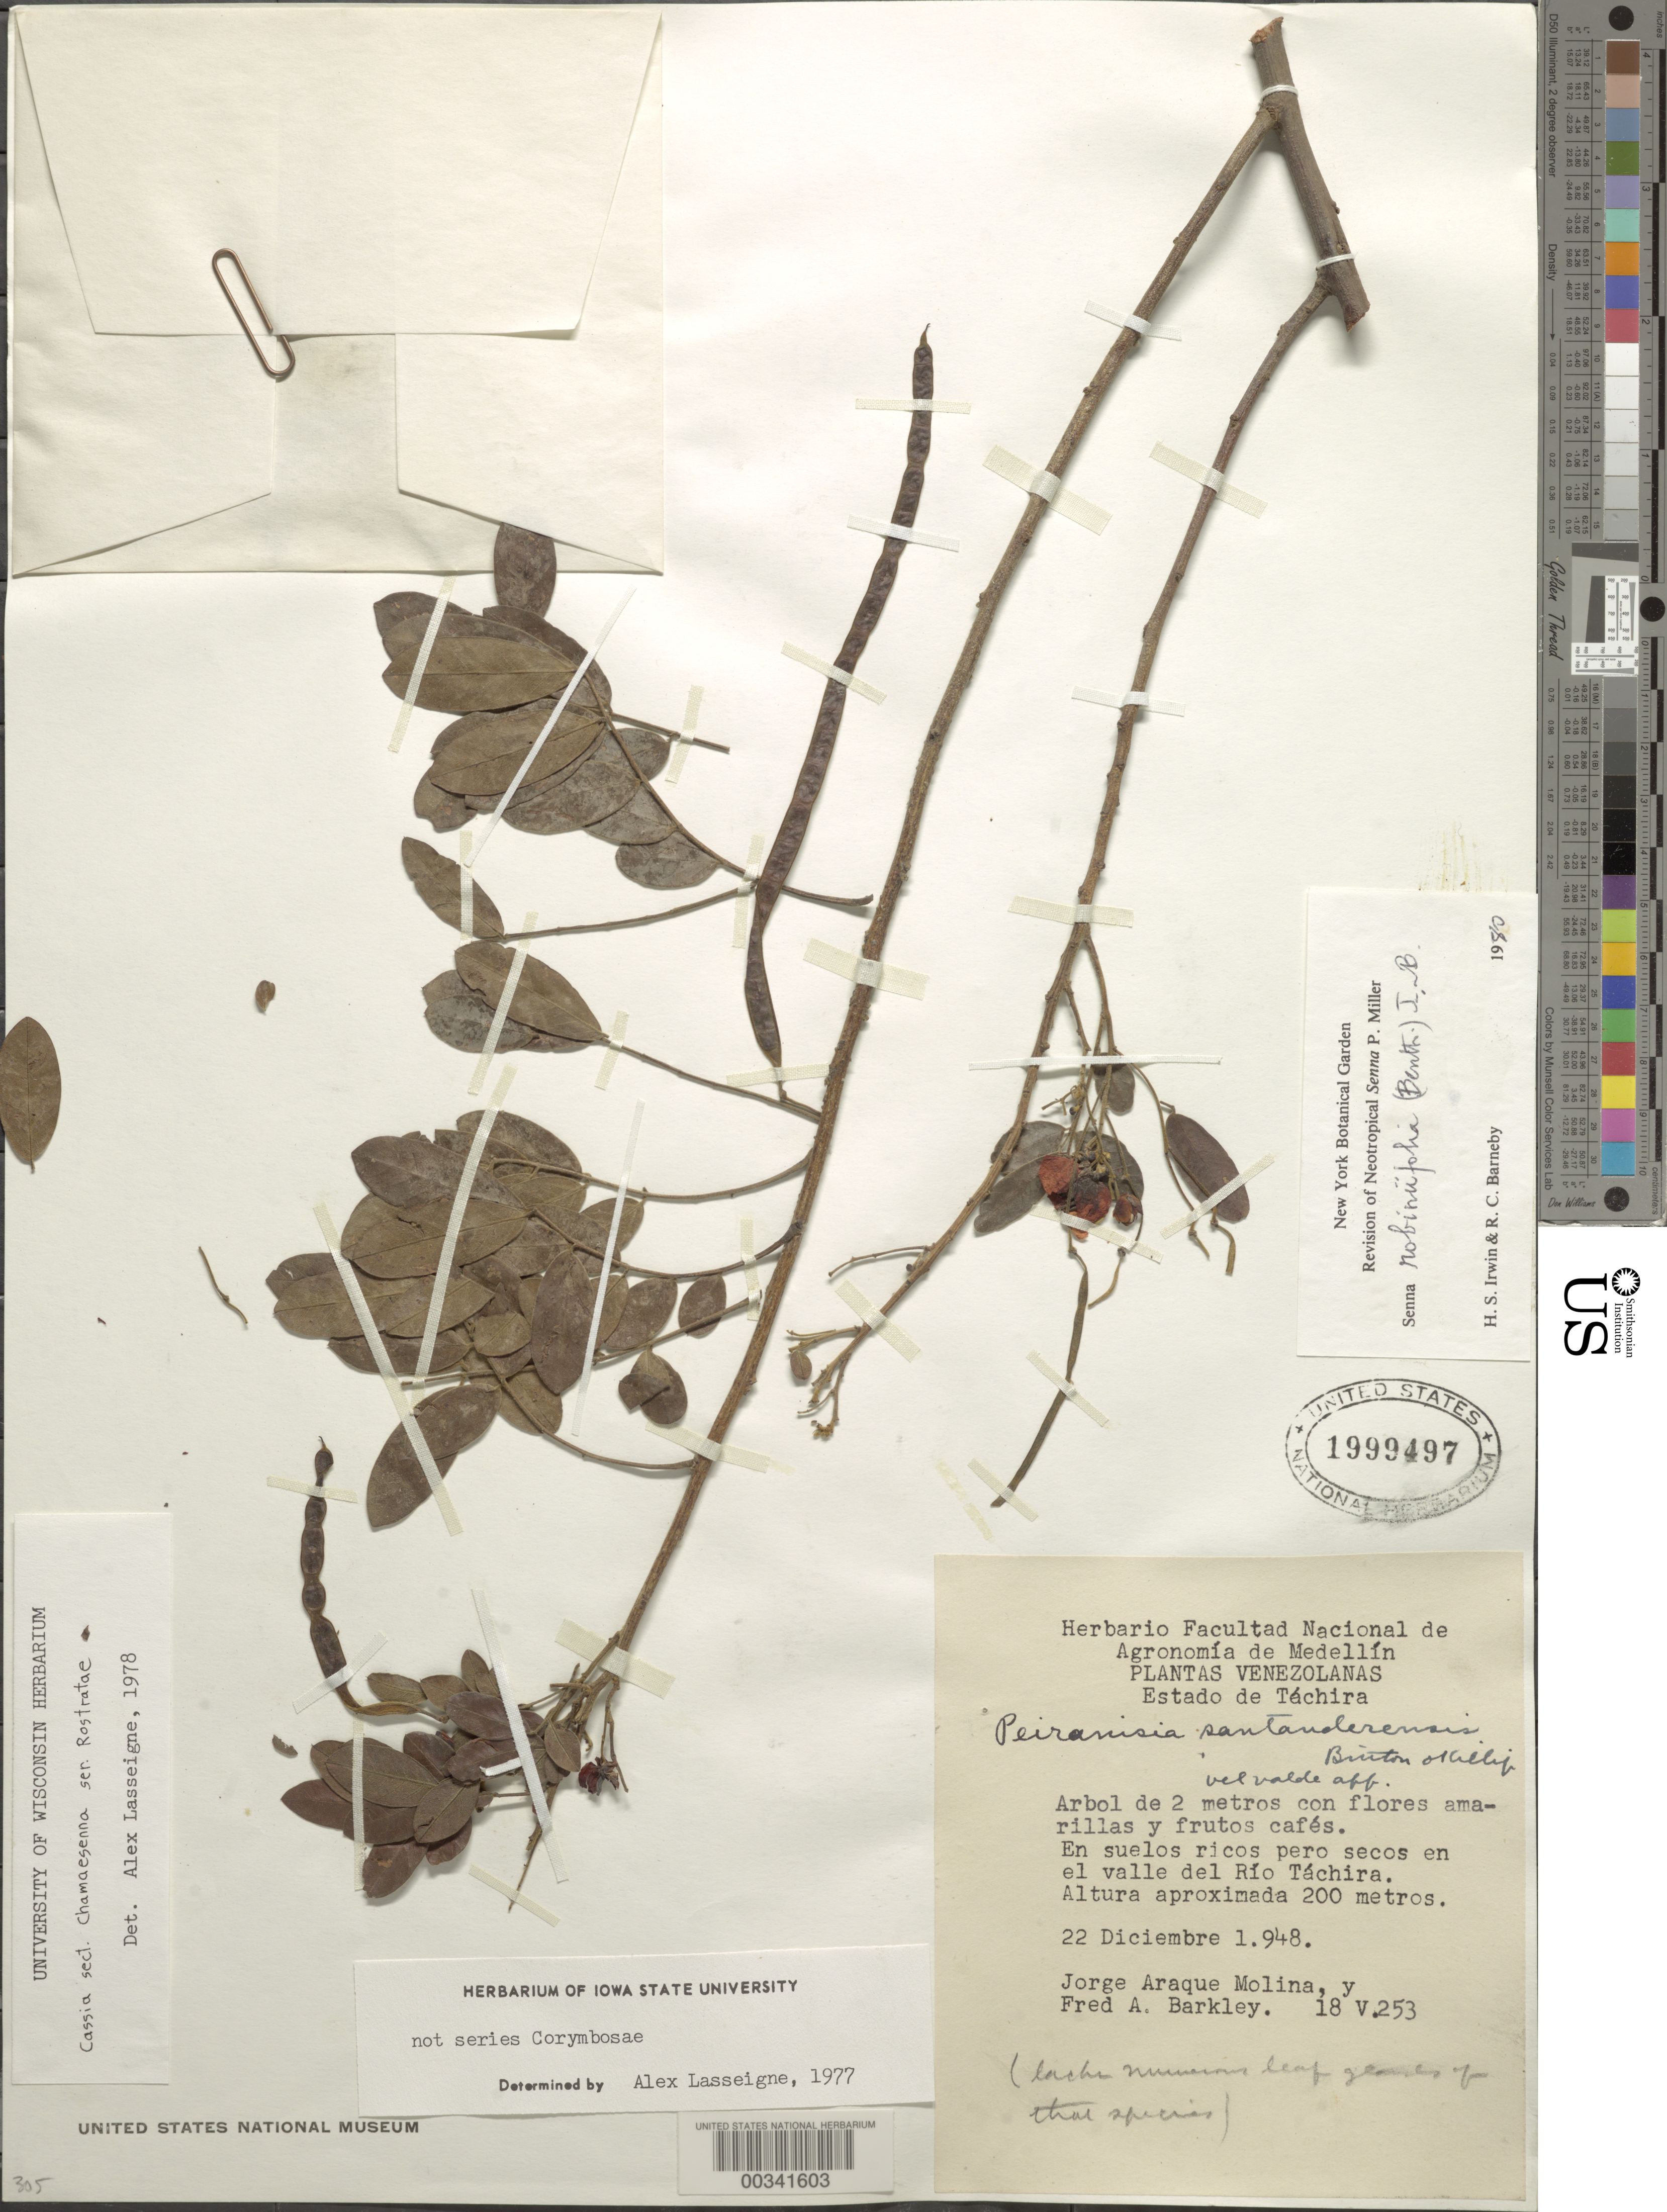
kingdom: Plantae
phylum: Tracheophyta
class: Magnoliopsida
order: Fabales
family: Fabaceae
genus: Senna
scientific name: Senna robiniifolia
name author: (Benth.) H.S. Irwin & Barneby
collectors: J. Araque Molina & F. A. Barkley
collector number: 18v253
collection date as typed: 22 Dec 1948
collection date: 1948-12-22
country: Venezuela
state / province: Tachira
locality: In the valley of rio tachira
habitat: En suelos ricos pero secos en el valle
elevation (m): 200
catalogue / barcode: US 1999497